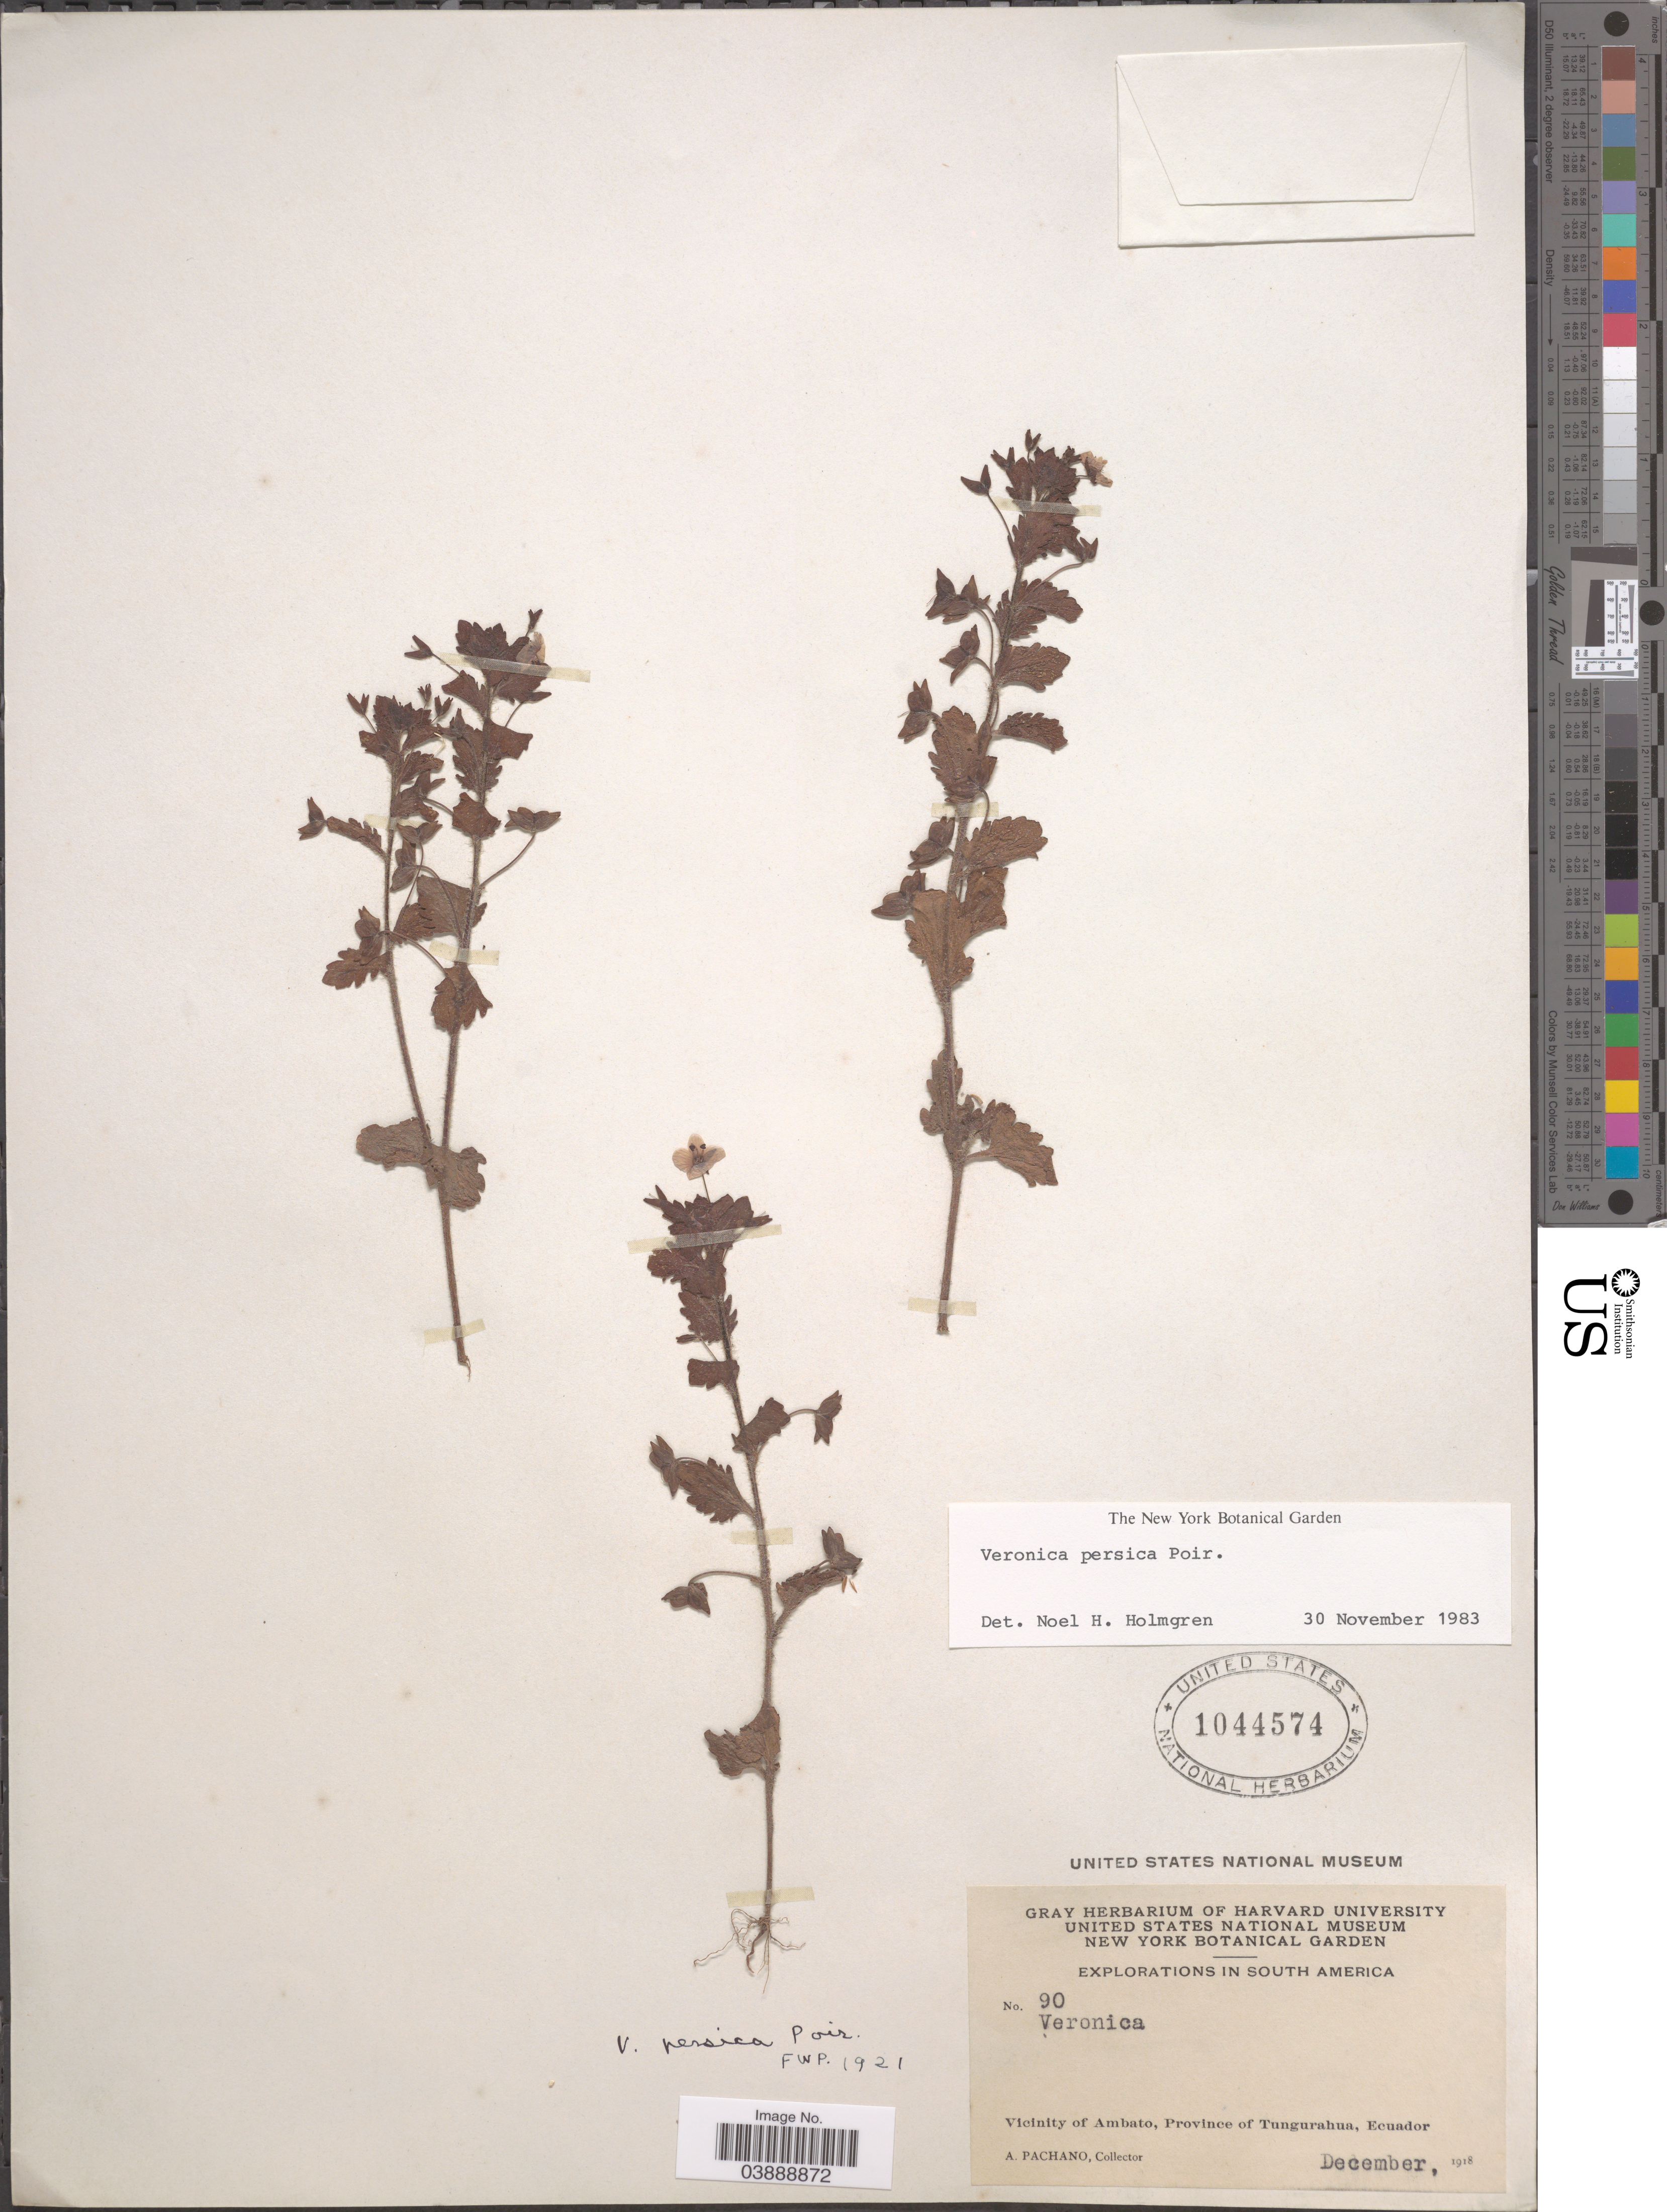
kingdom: Plantae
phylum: Tracheophyta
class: Magnoliopsida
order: Lamiales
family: Plantaginaceae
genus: Veronica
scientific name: Veronica persica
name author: Poir.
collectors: A. Pachano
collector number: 90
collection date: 1918-12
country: Ecuador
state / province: Tungurahua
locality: Vicinity of Ambato.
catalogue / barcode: US 1044574